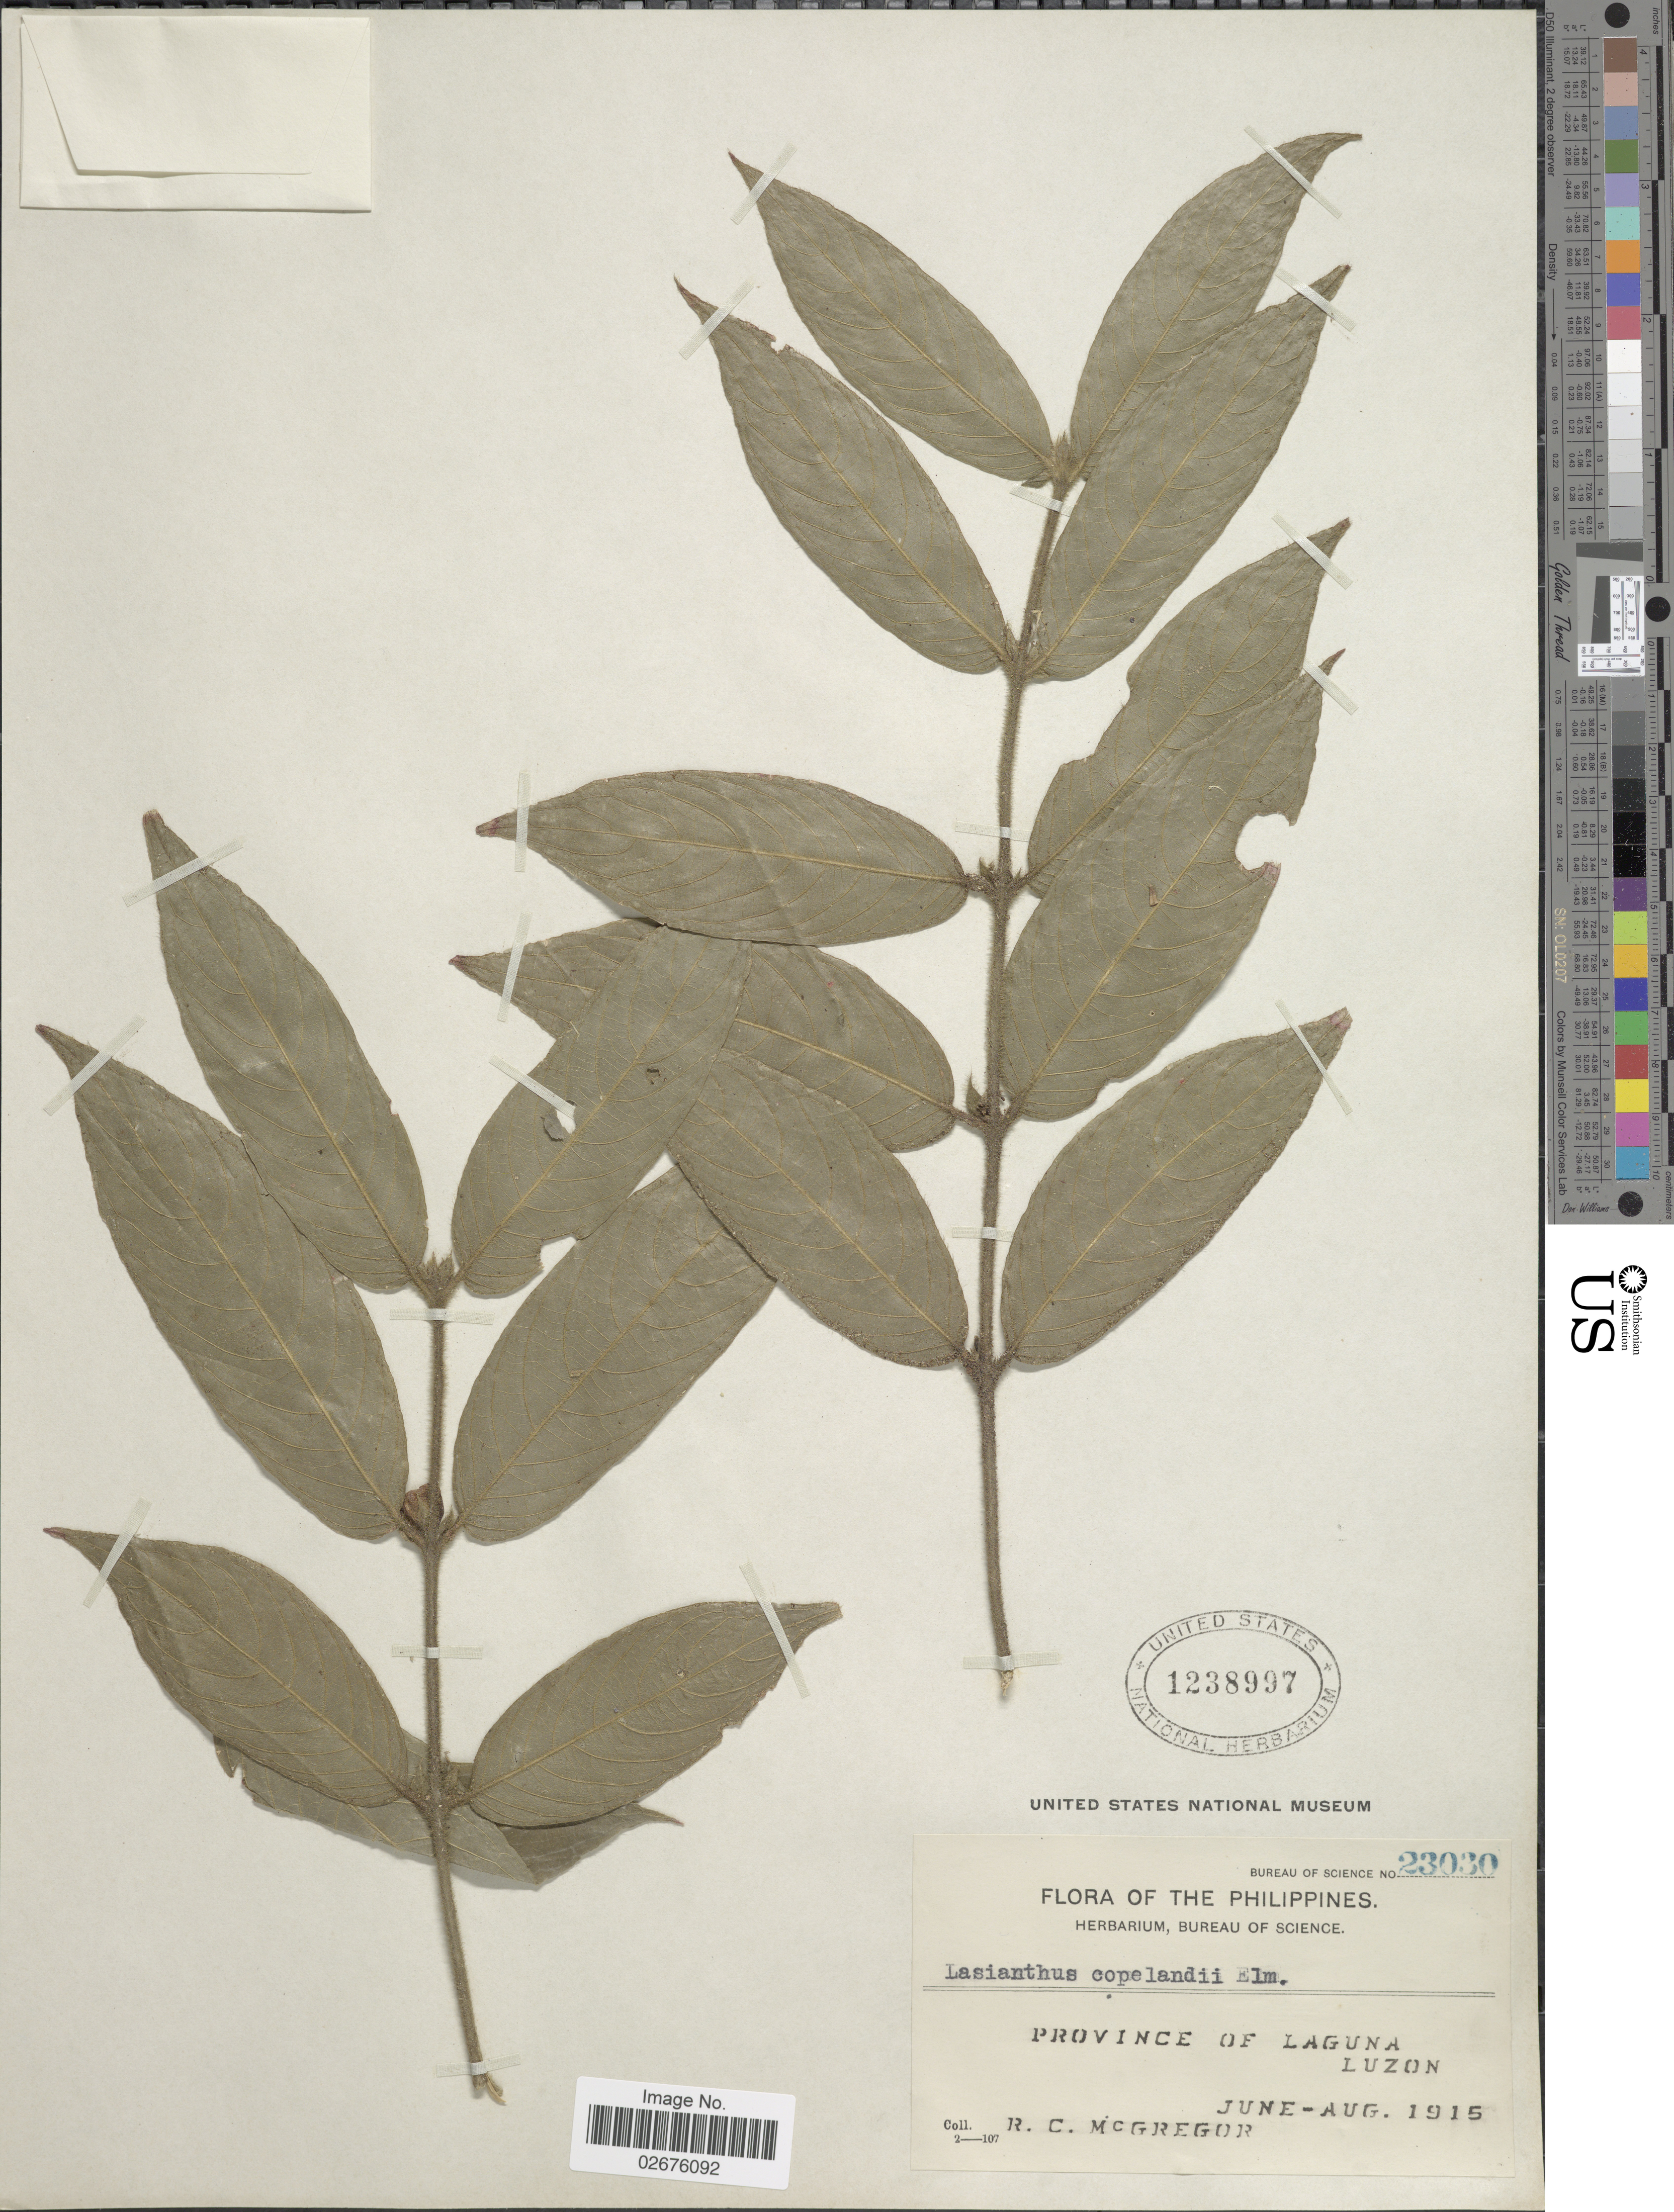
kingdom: Plantae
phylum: Tracheophyta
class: Magnoliopsida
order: Gentianales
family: Rubiaceae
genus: Lasianthus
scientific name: Lasianthus copelandii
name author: Elmer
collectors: R. C. McGregor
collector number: Bureau of Science 23030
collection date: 1915-06/1915-08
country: Philippines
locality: Province of Laguna, Luzon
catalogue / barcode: US 1238997